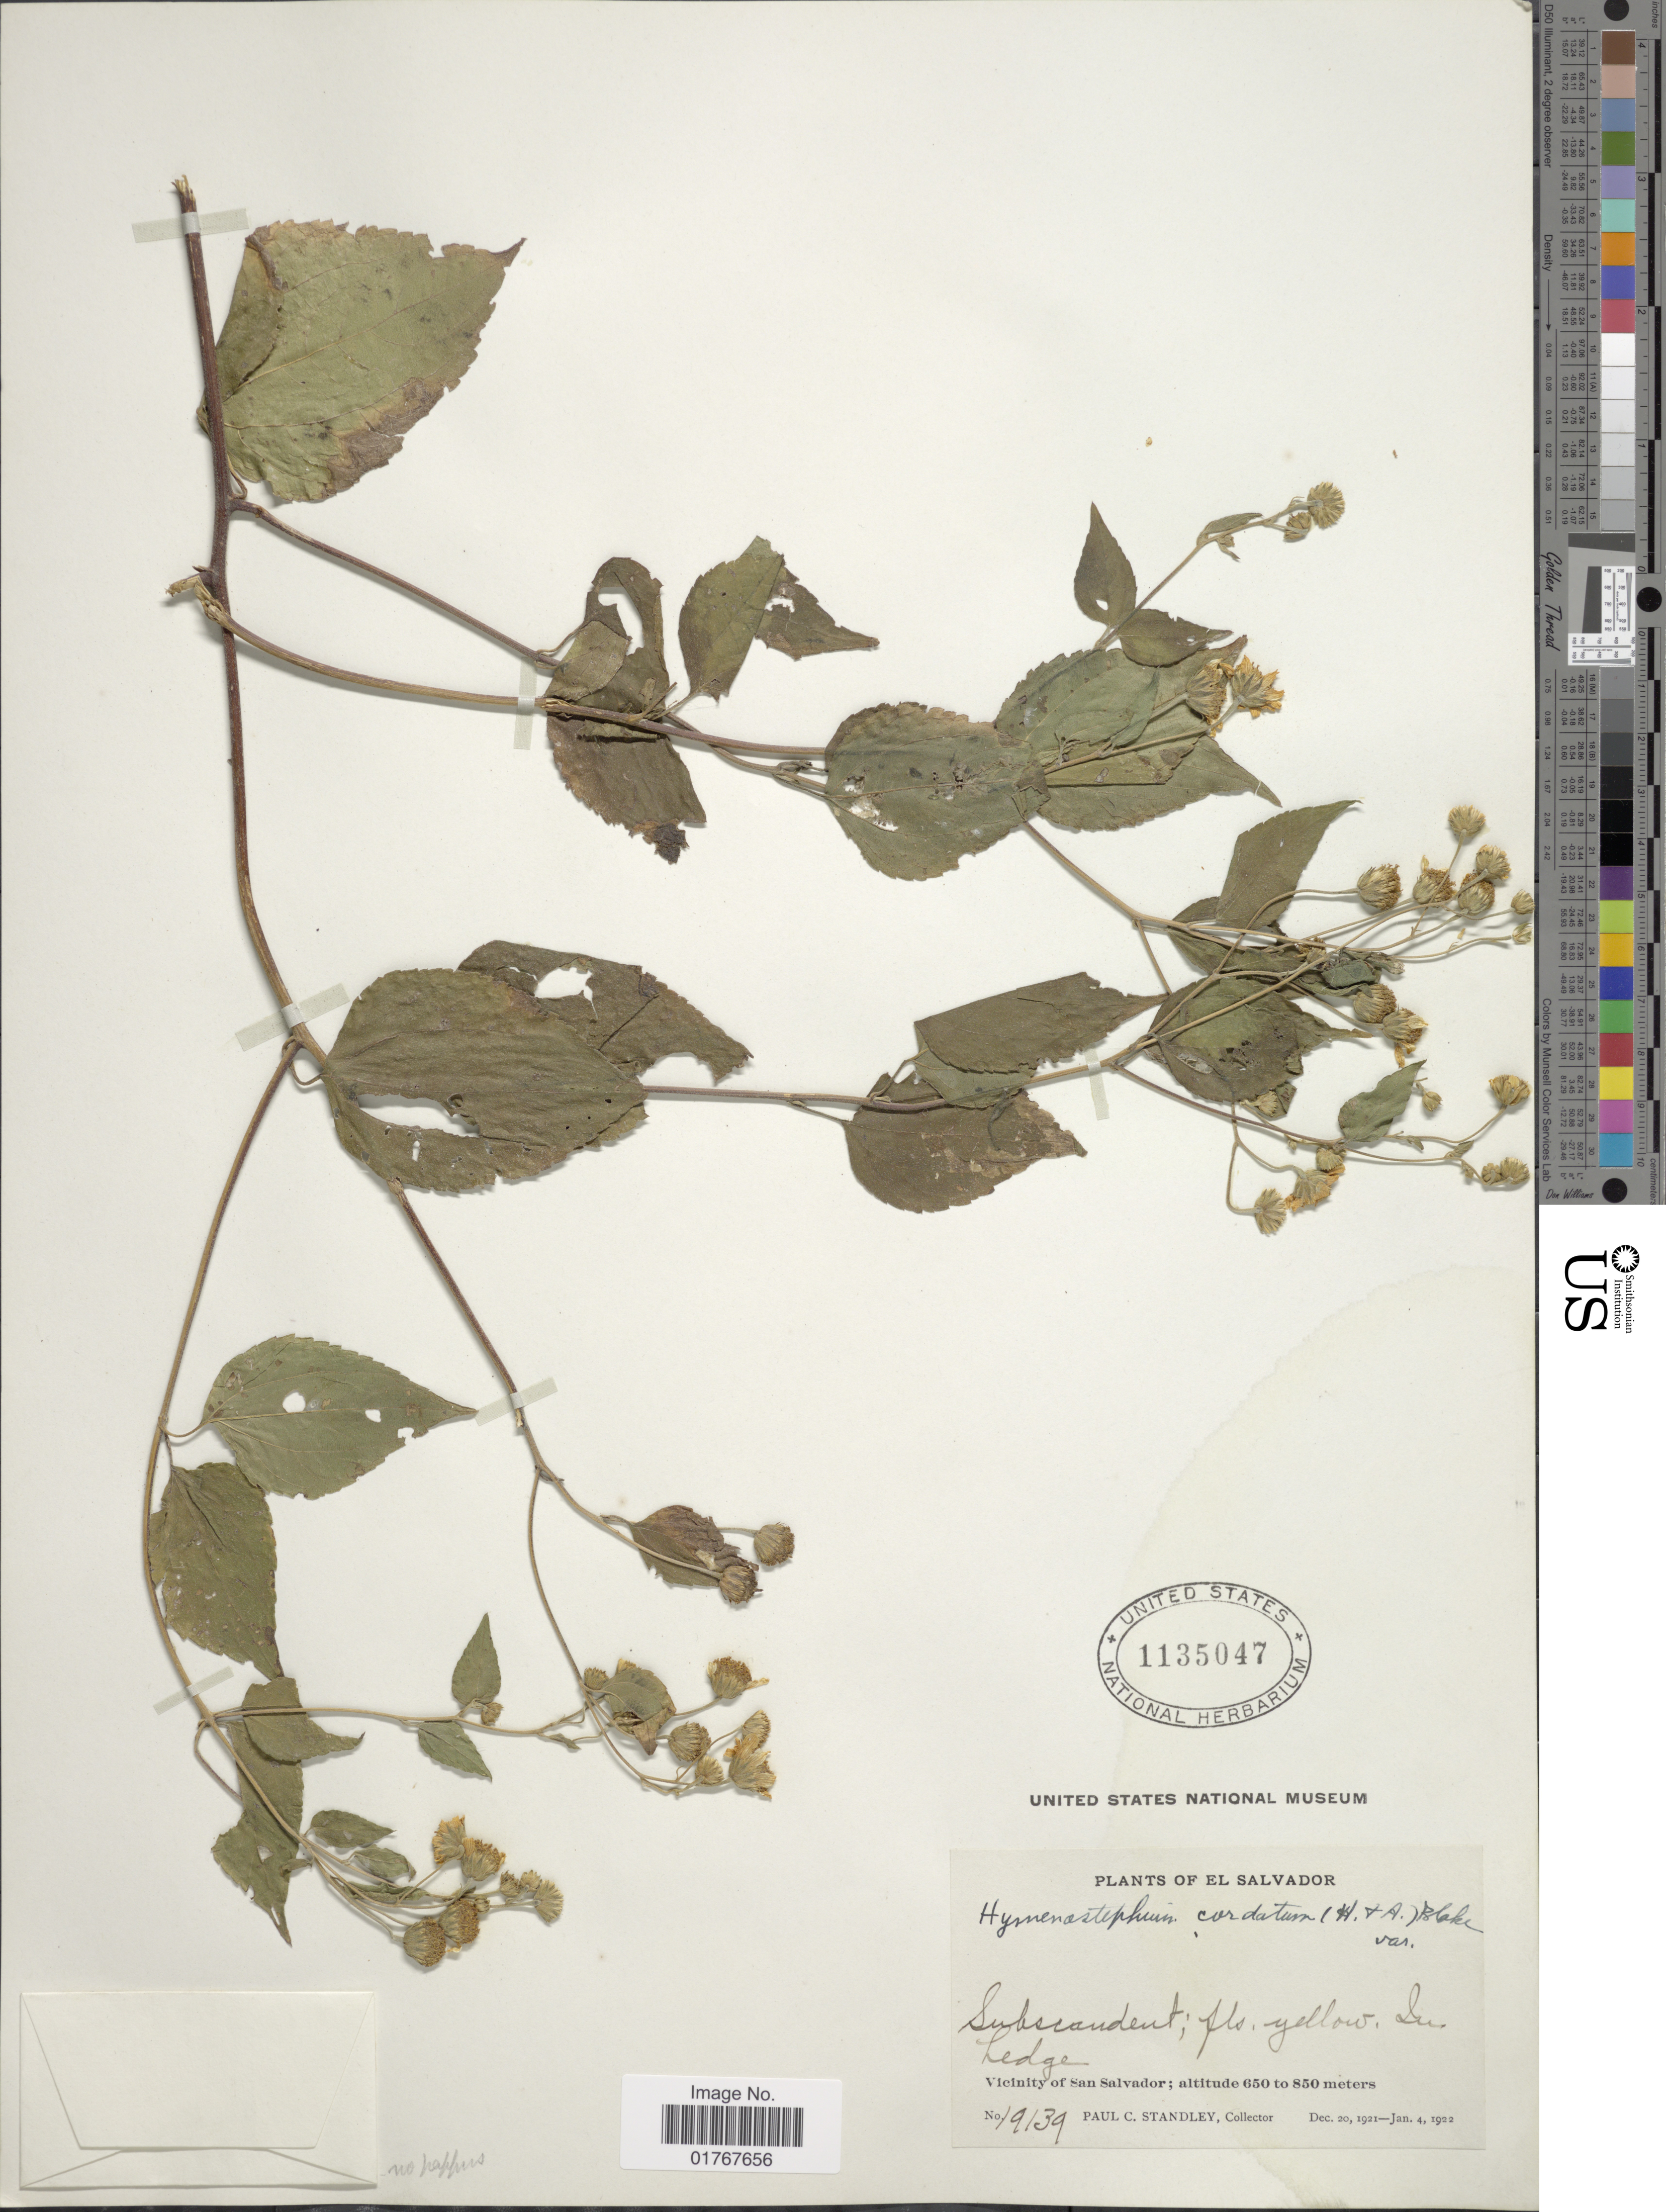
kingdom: Plantae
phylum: Tracheophyta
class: Magnoliopsida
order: Asterales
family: Asteraceae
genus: Viguiera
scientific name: Viguiera cordata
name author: (Hook. & Arn.) D'Arcy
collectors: P. C. Standley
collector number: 19139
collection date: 1921-12-20/1922-01-04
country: El Salvador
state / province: San Salvador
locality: Ledge, Vicinity of San Salvador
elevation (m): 650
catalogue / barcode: US 1135047